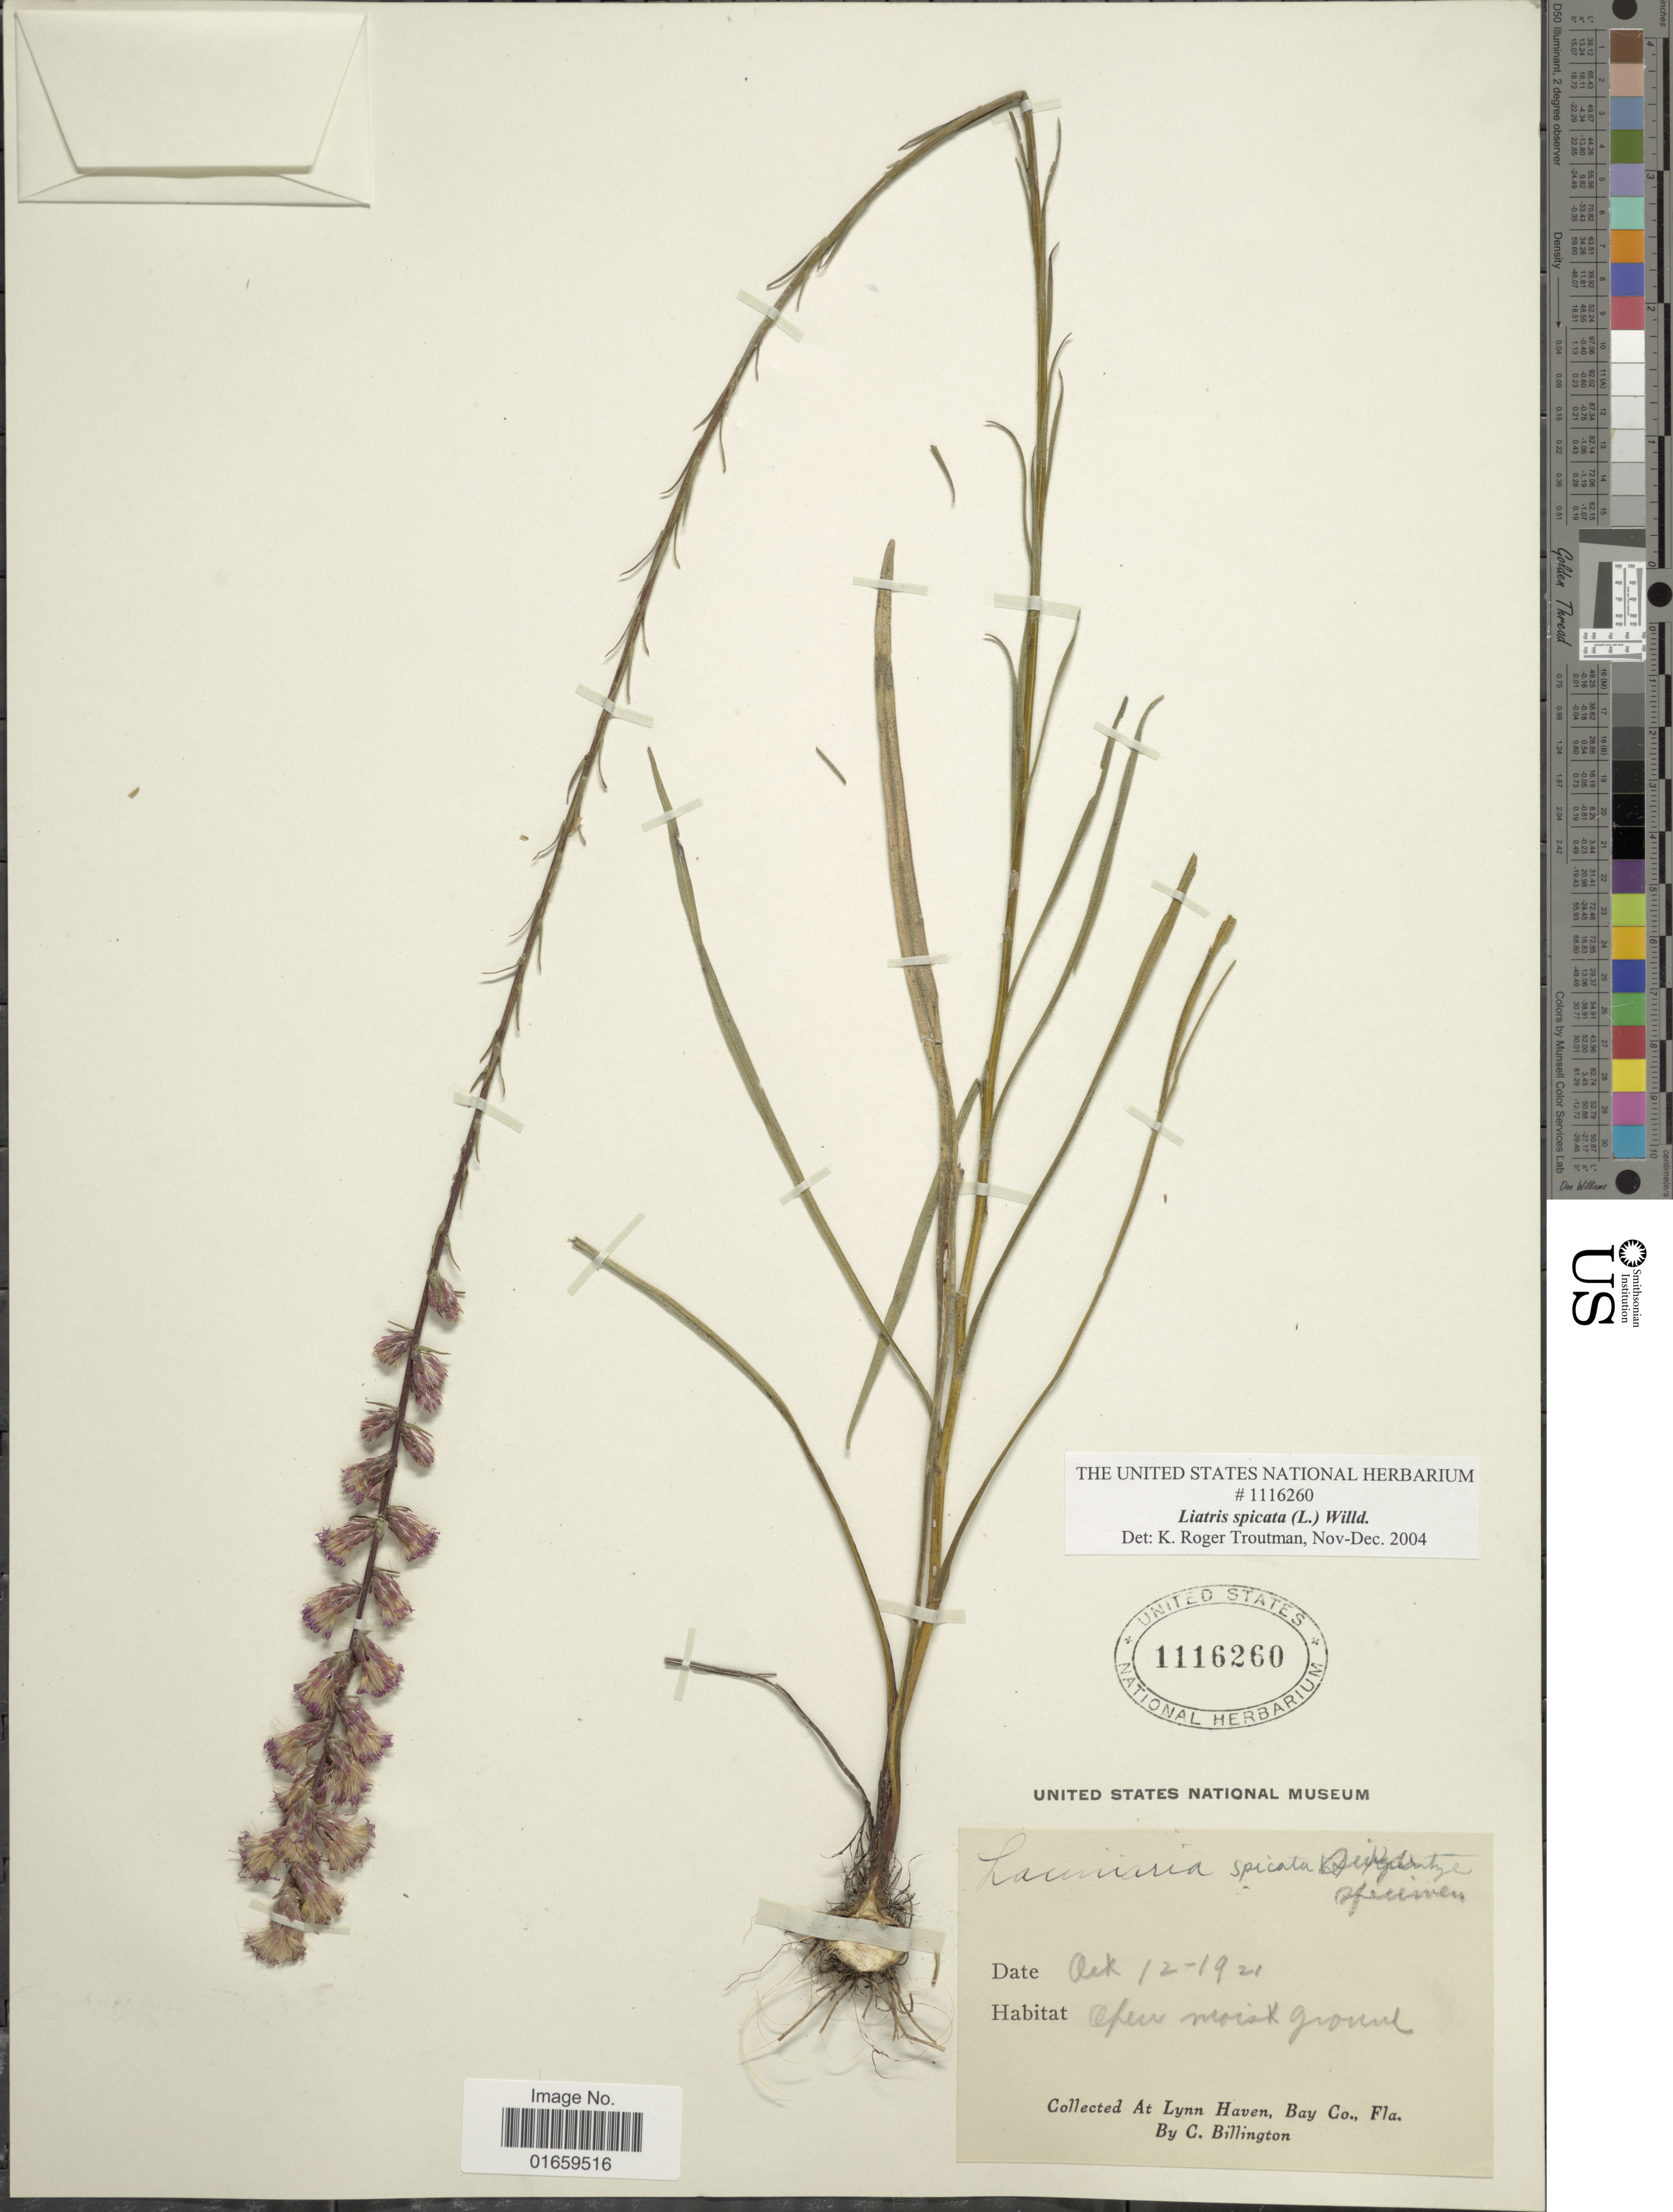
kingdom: Plantae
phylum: Tracheophyta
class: Magnoliopsida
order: Asterales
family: Asteraceae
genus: Liatris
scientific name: Liatris spicata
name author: (L.) Willd.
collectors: C. Billington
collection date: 1921-10-12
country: United States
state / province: Florida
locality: Lynn Haven, Bay Co.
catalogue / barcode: US 1116260